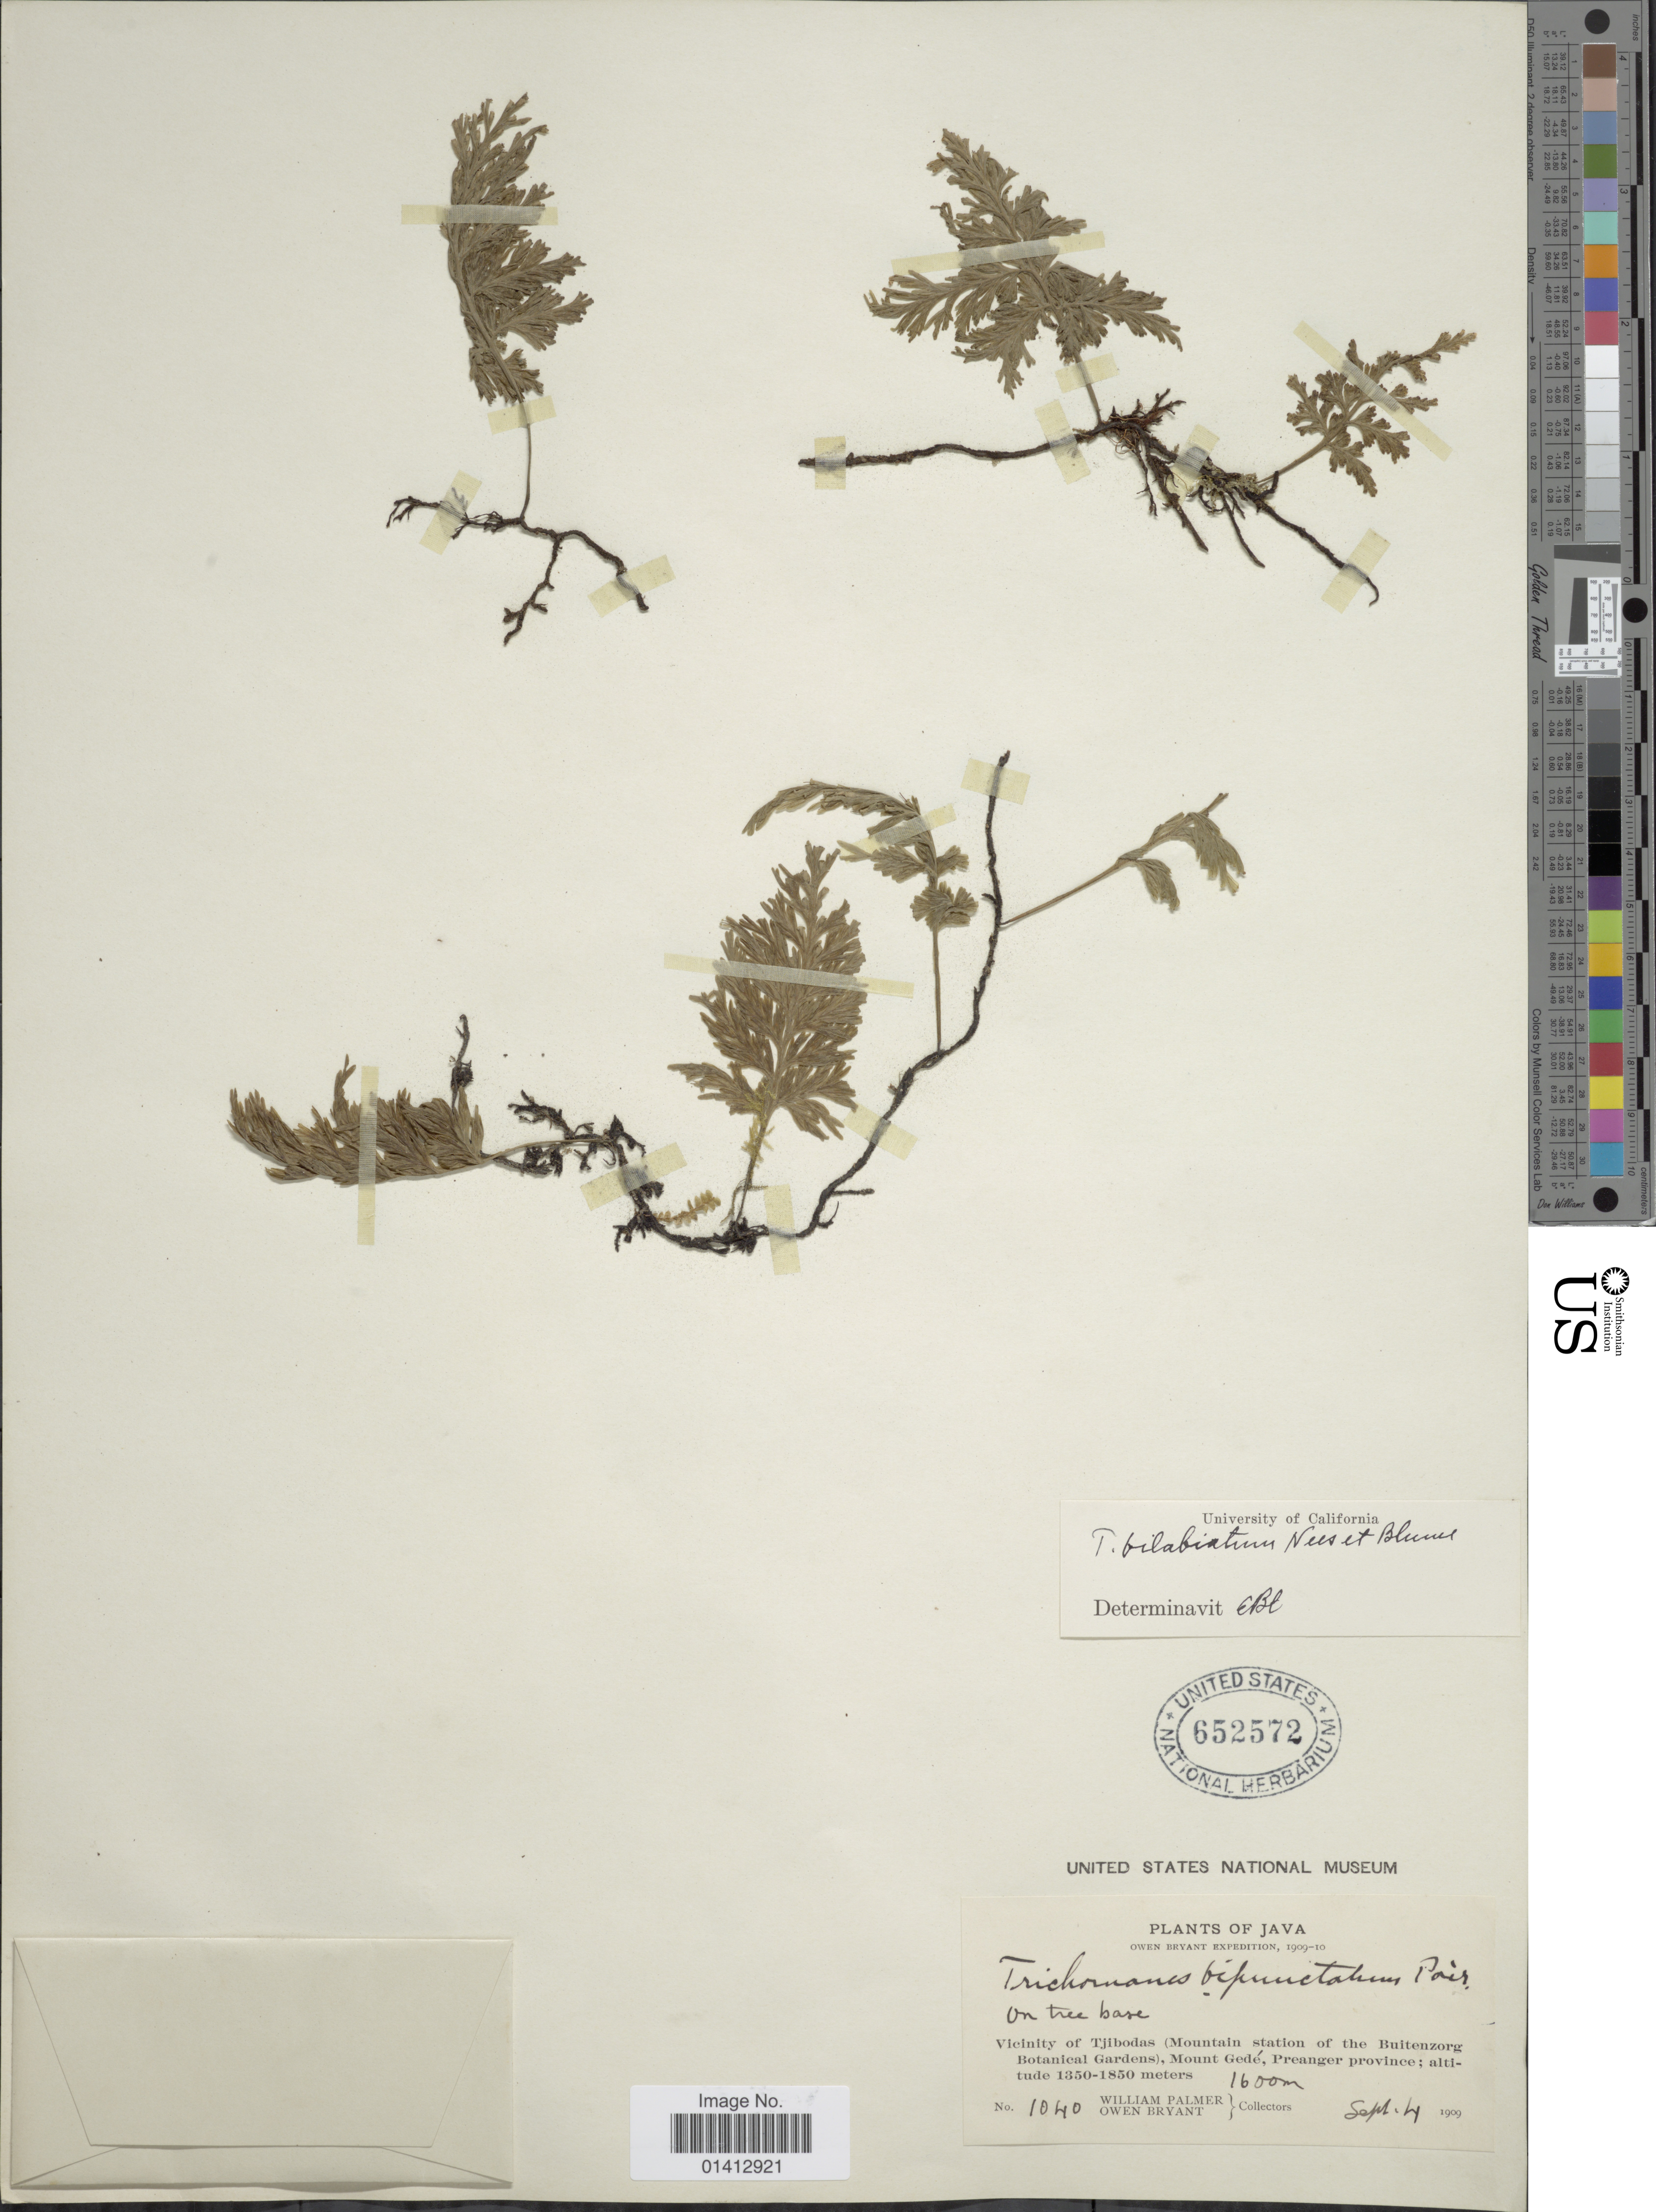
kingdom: Plantae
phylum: Tracheophyta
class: Polypodiopsida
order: Hymenophyllales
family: Hymenophyllaceae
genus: Crepidomanes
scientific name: Crepidomanes bilabiatum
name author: (Nees ex Blume) Copel.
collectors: W. Palmer & O. Bryant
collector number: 1040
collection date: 1909-09-04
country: Indonesia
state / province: Java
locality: Vicinity of Tjibodas (Mountain station of the Buitenzorg Botanical Gardens), Mount Gedé, Preanger province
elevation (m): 1350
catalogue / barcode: US 652572